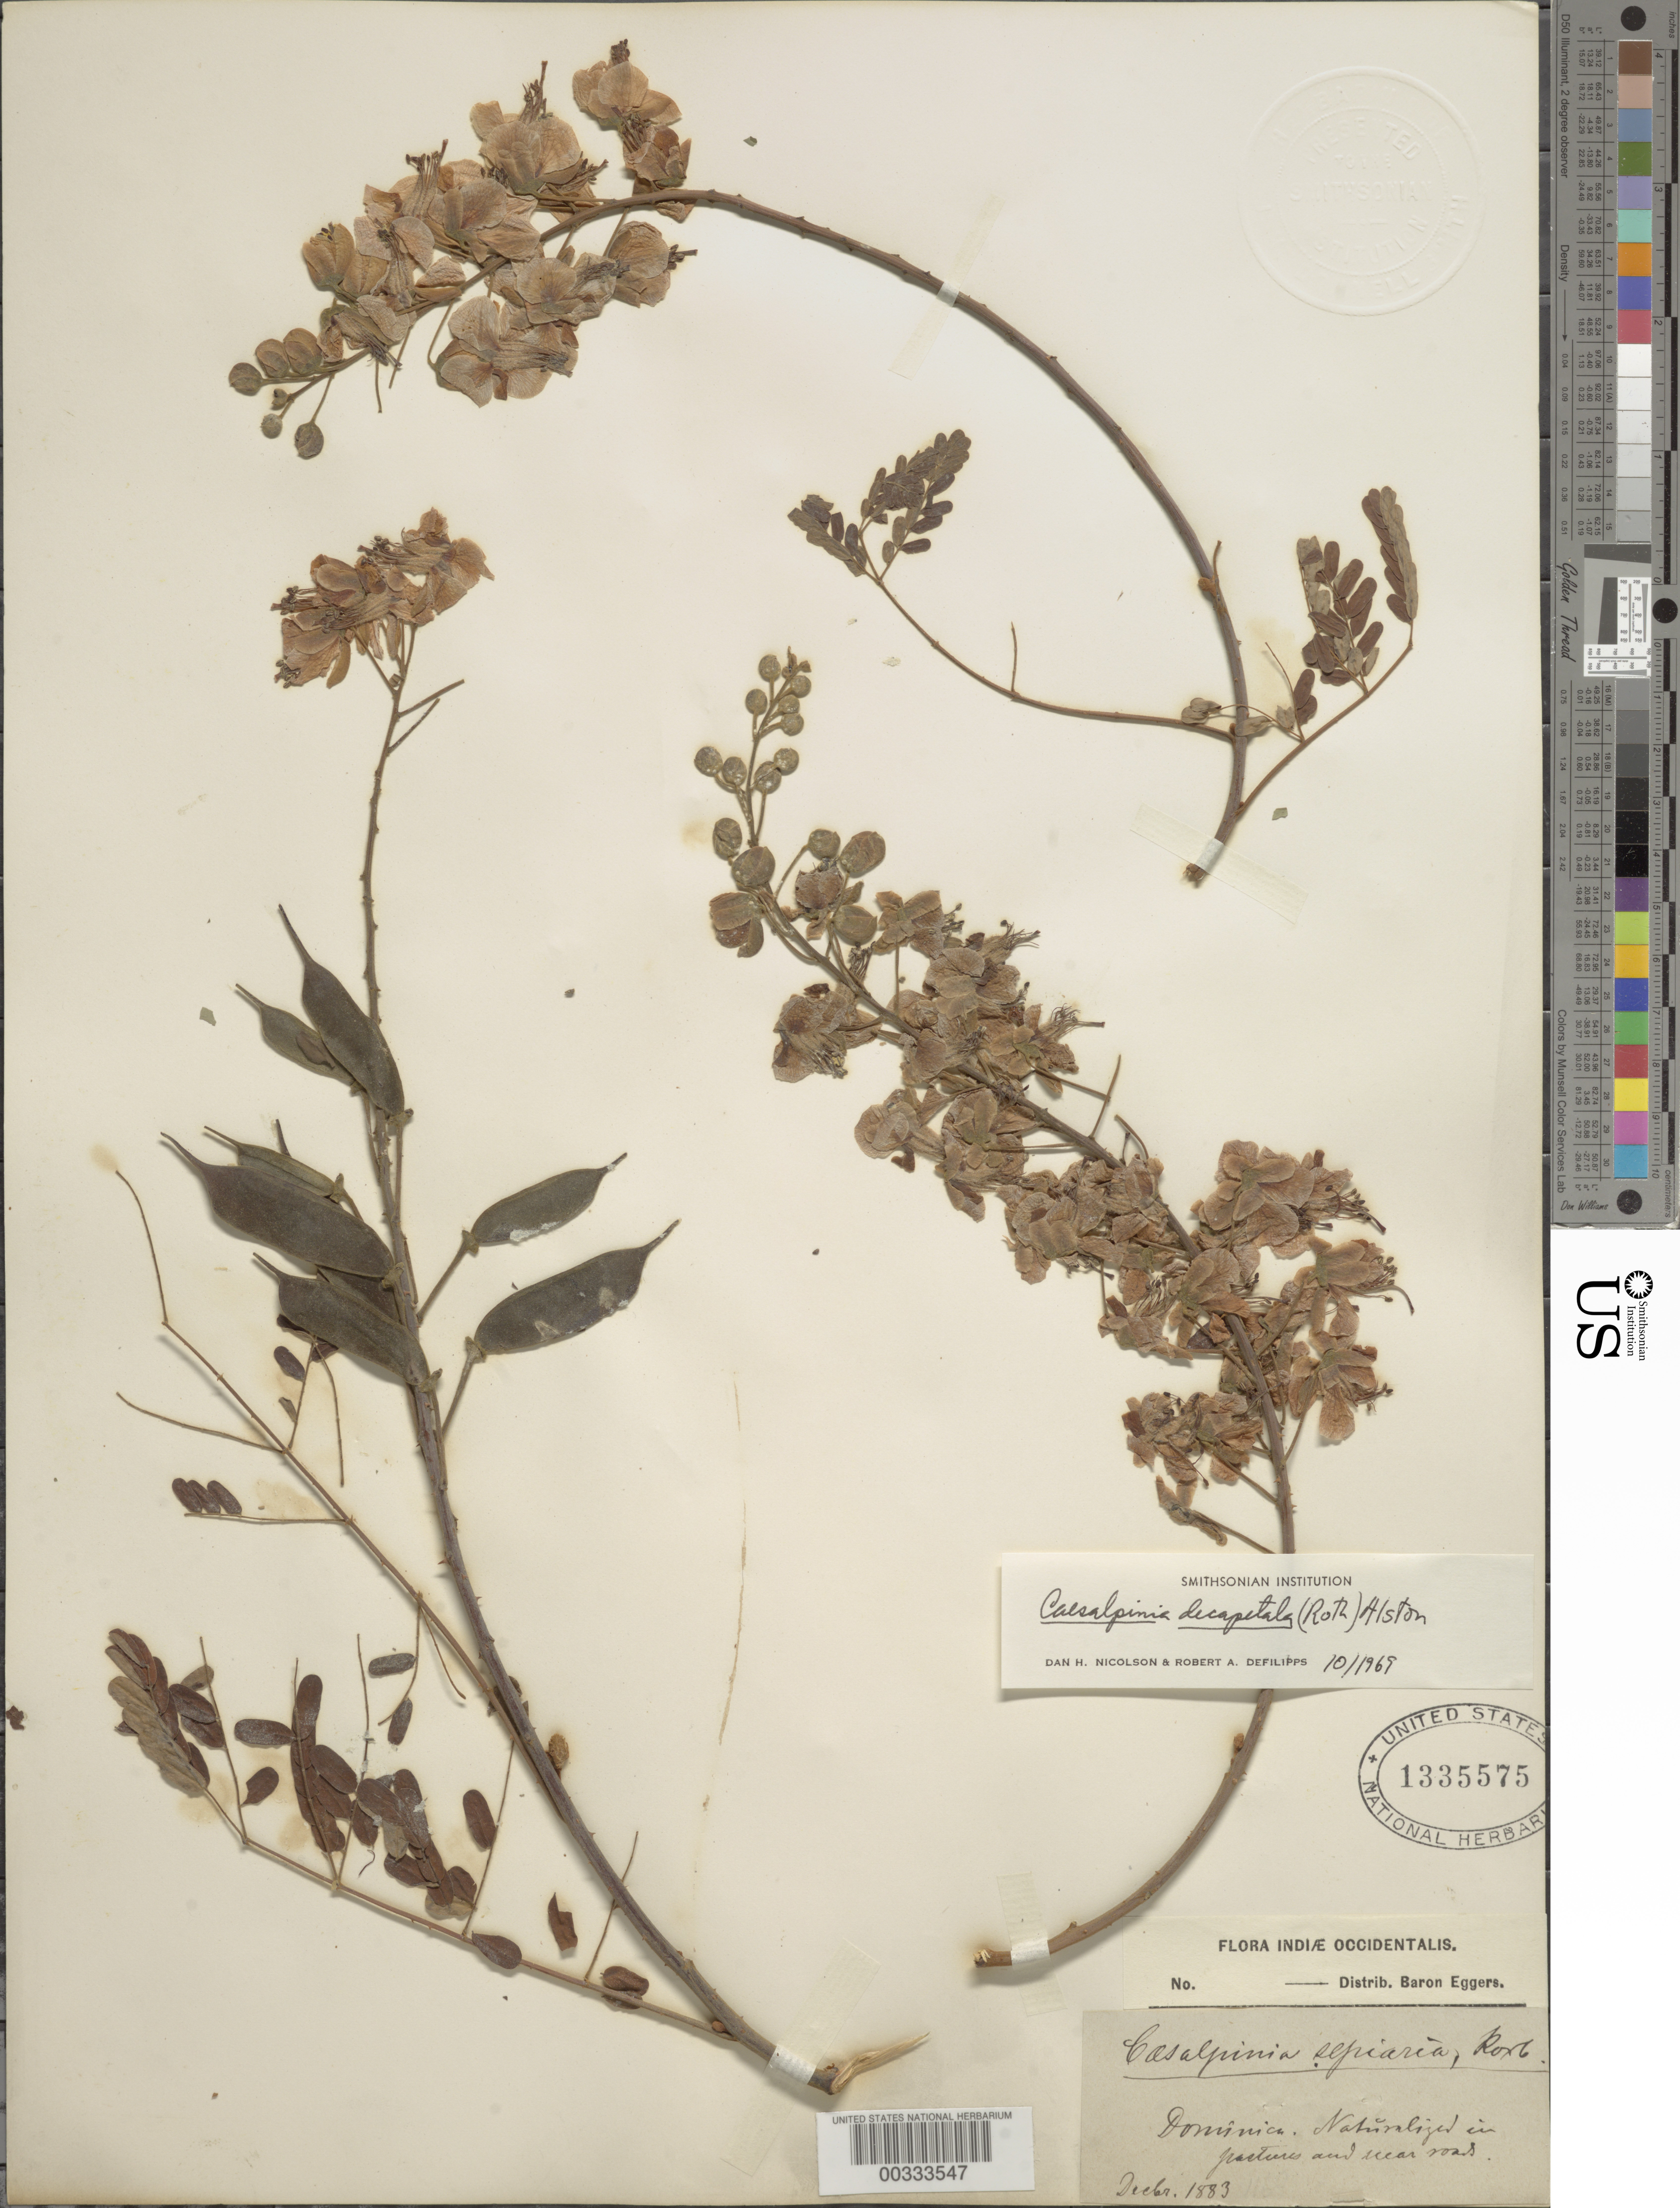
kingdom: Plantae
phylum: Tracheophyta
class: Magnoliopsida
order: Fabales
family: Fabaceae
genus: Biancaea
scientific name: Biancaea decapetala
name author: (Roth) O. Deg.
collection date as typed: Dec 1883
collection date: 1883-12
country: Dominica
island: Dominica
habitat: In pastures and near road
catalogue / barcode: US 1335575